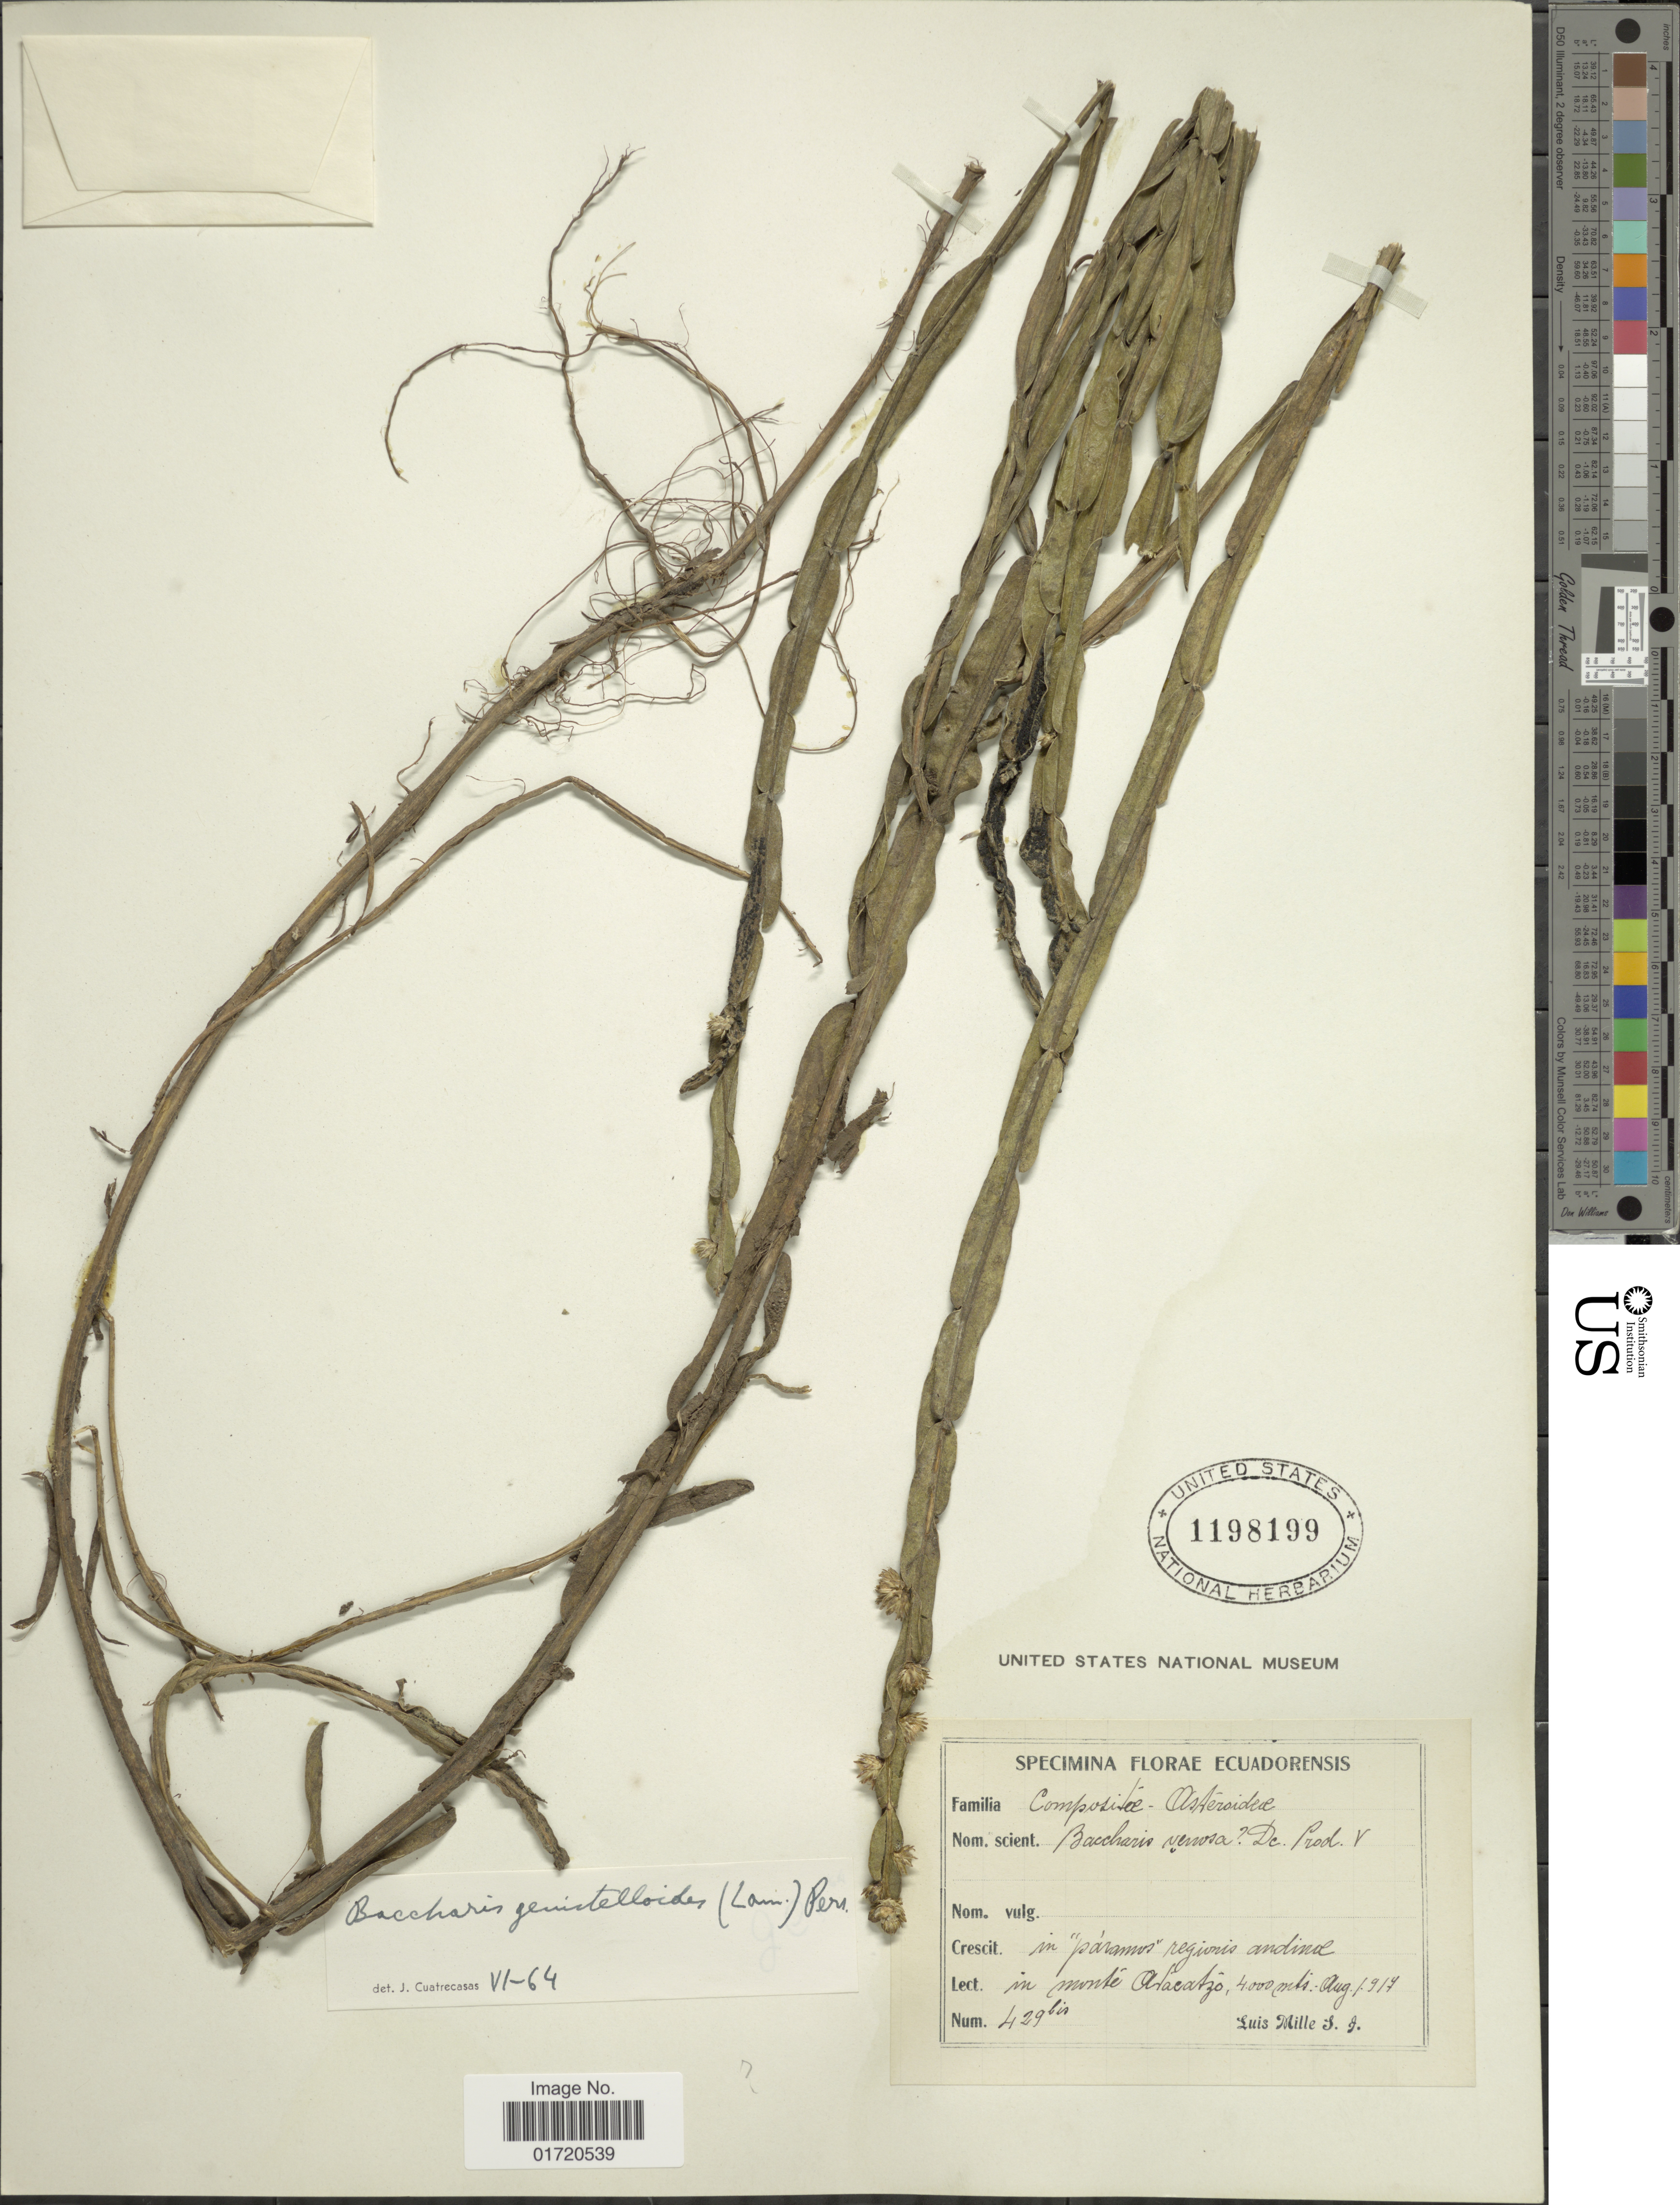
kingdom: Plantae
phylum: Tracheophyta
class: Magnoliopsida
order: Asterales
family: Asteraceae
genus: Baccharis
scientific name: Baccharis genistelloides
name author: (Lam.) Pers.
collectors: L. Mille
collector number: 429bis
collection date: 1917-08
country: Ecuador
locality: In paramo regionis andinae in monte Artacatzo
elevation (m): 4000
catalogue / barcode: US 1198199